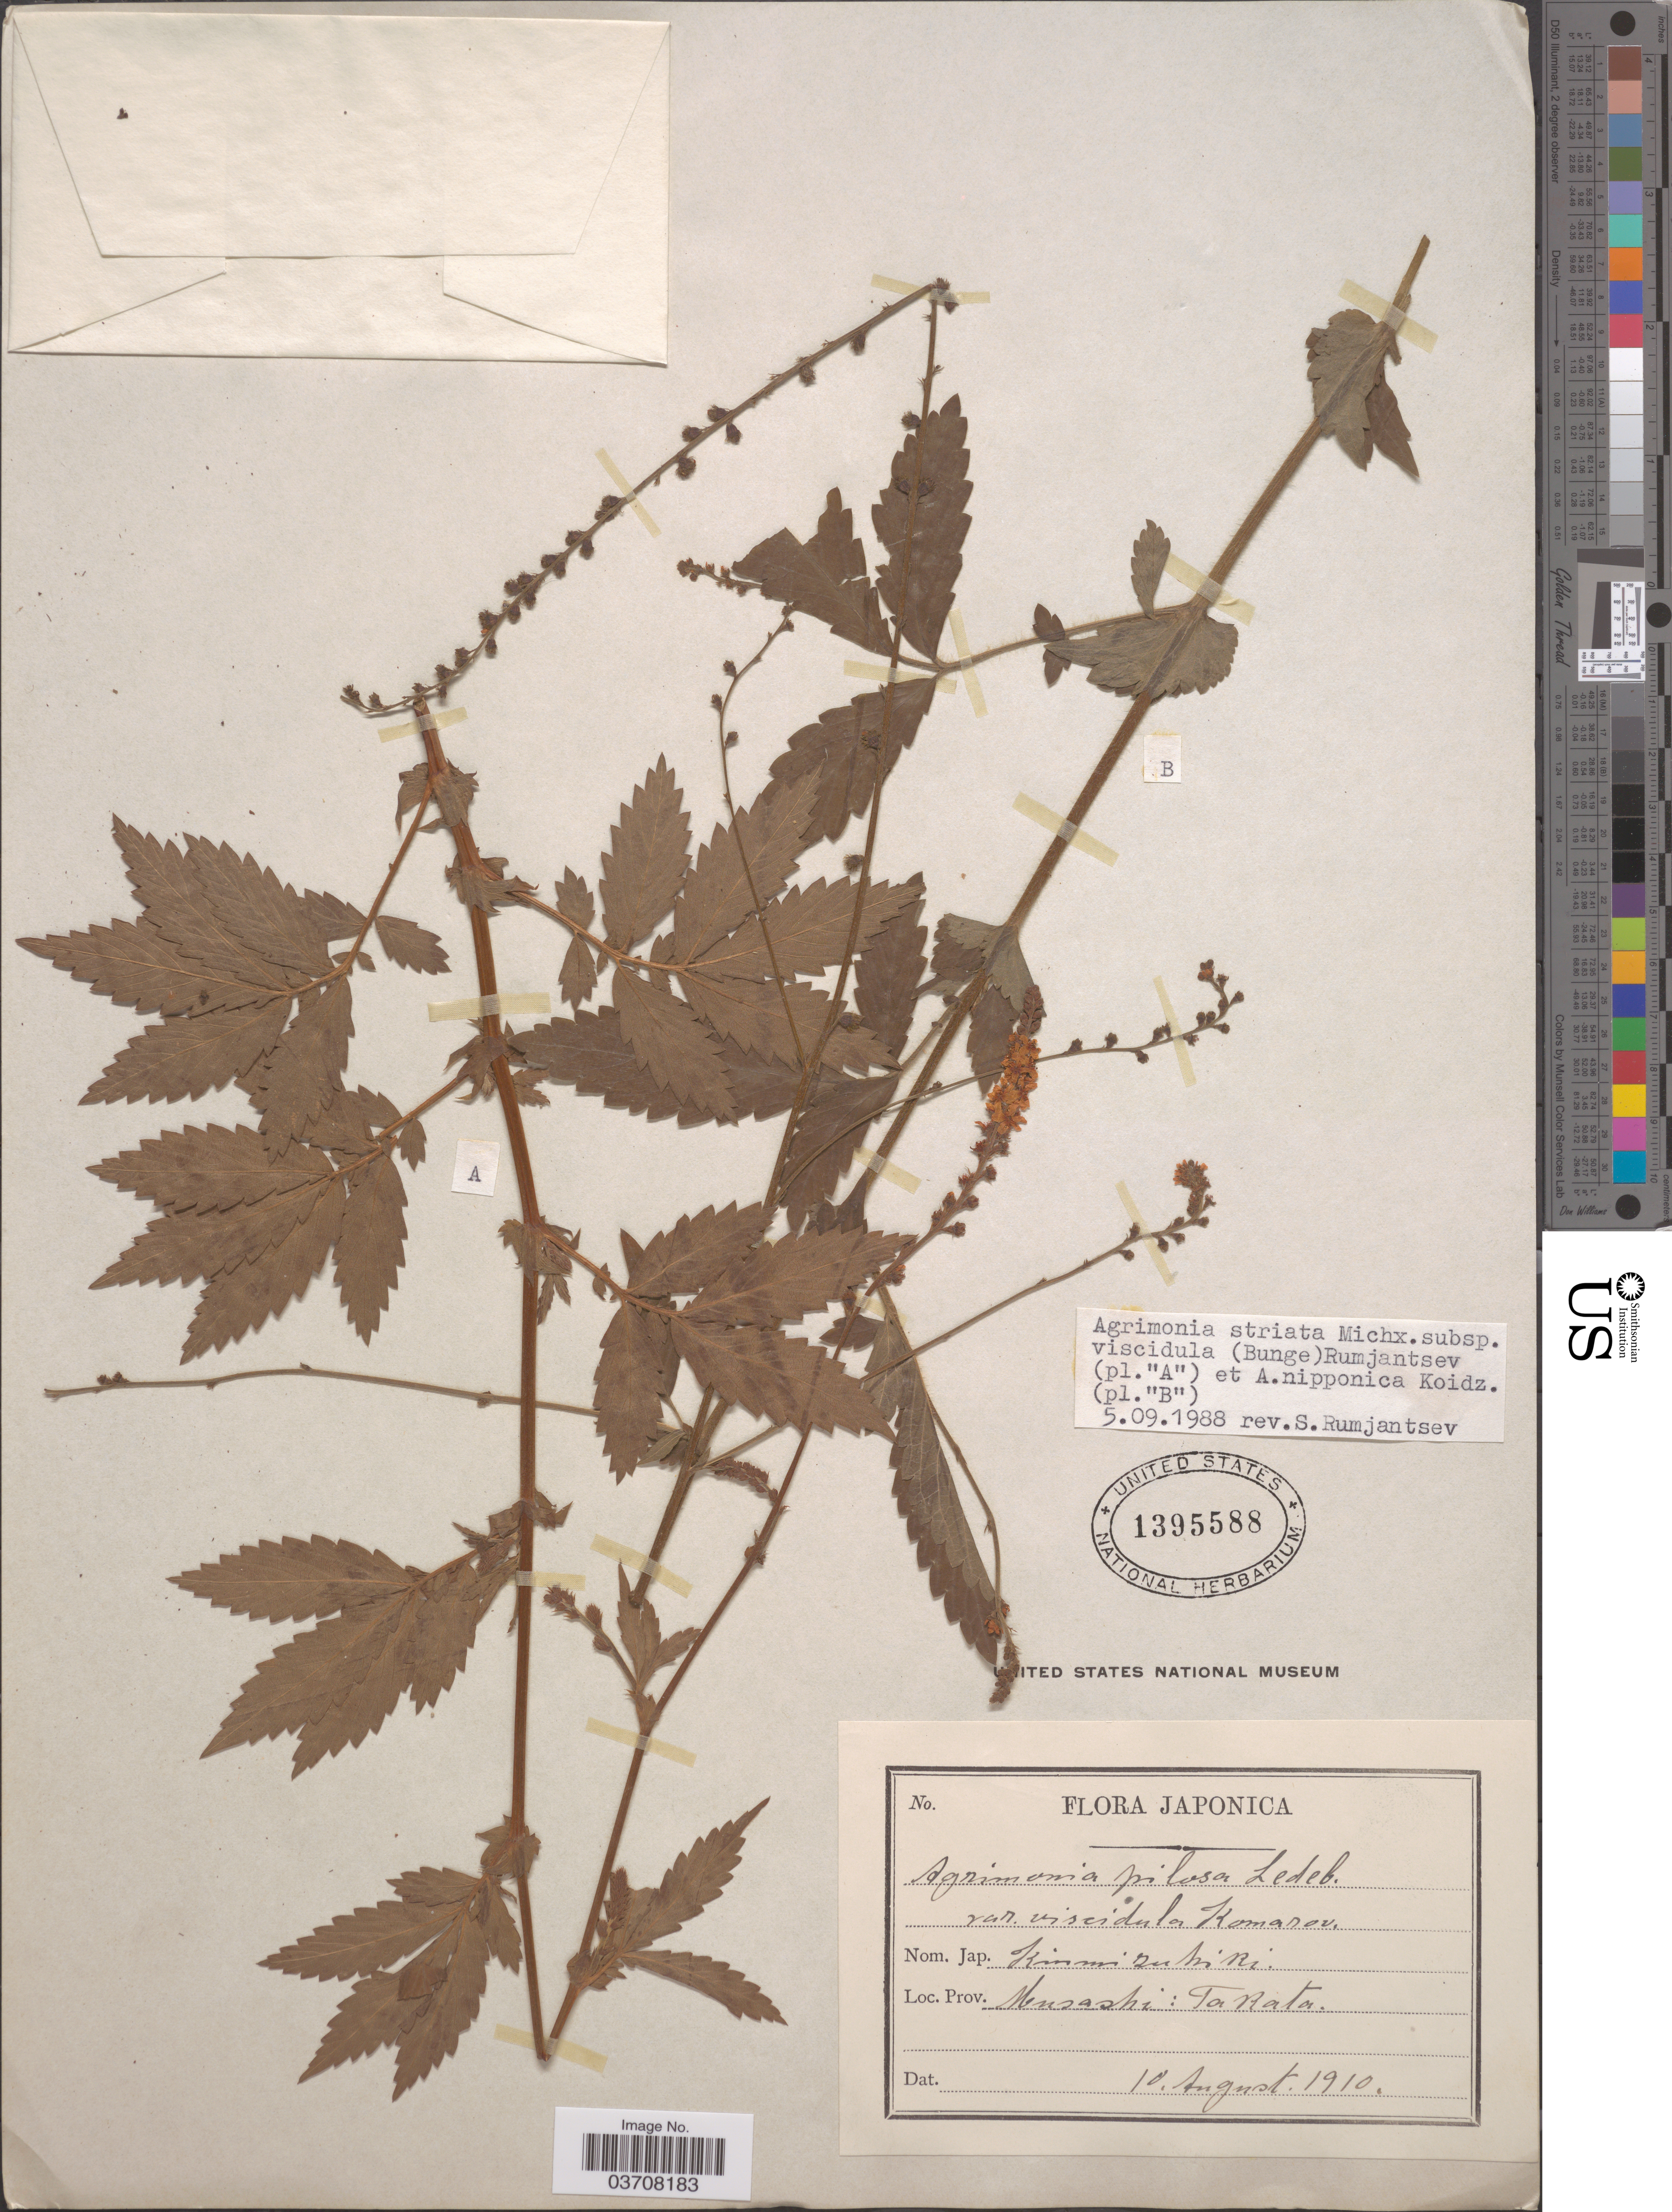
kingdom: Plantae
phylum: Tracheophyta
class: Magnoliopsida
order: Rosales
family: Rosaceae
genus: Agrimonia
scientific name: Agrimonia nipponica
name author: Koidz.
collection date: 1910-08-10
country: Japan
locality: Musashi: Takata.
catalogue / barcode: US 1395588